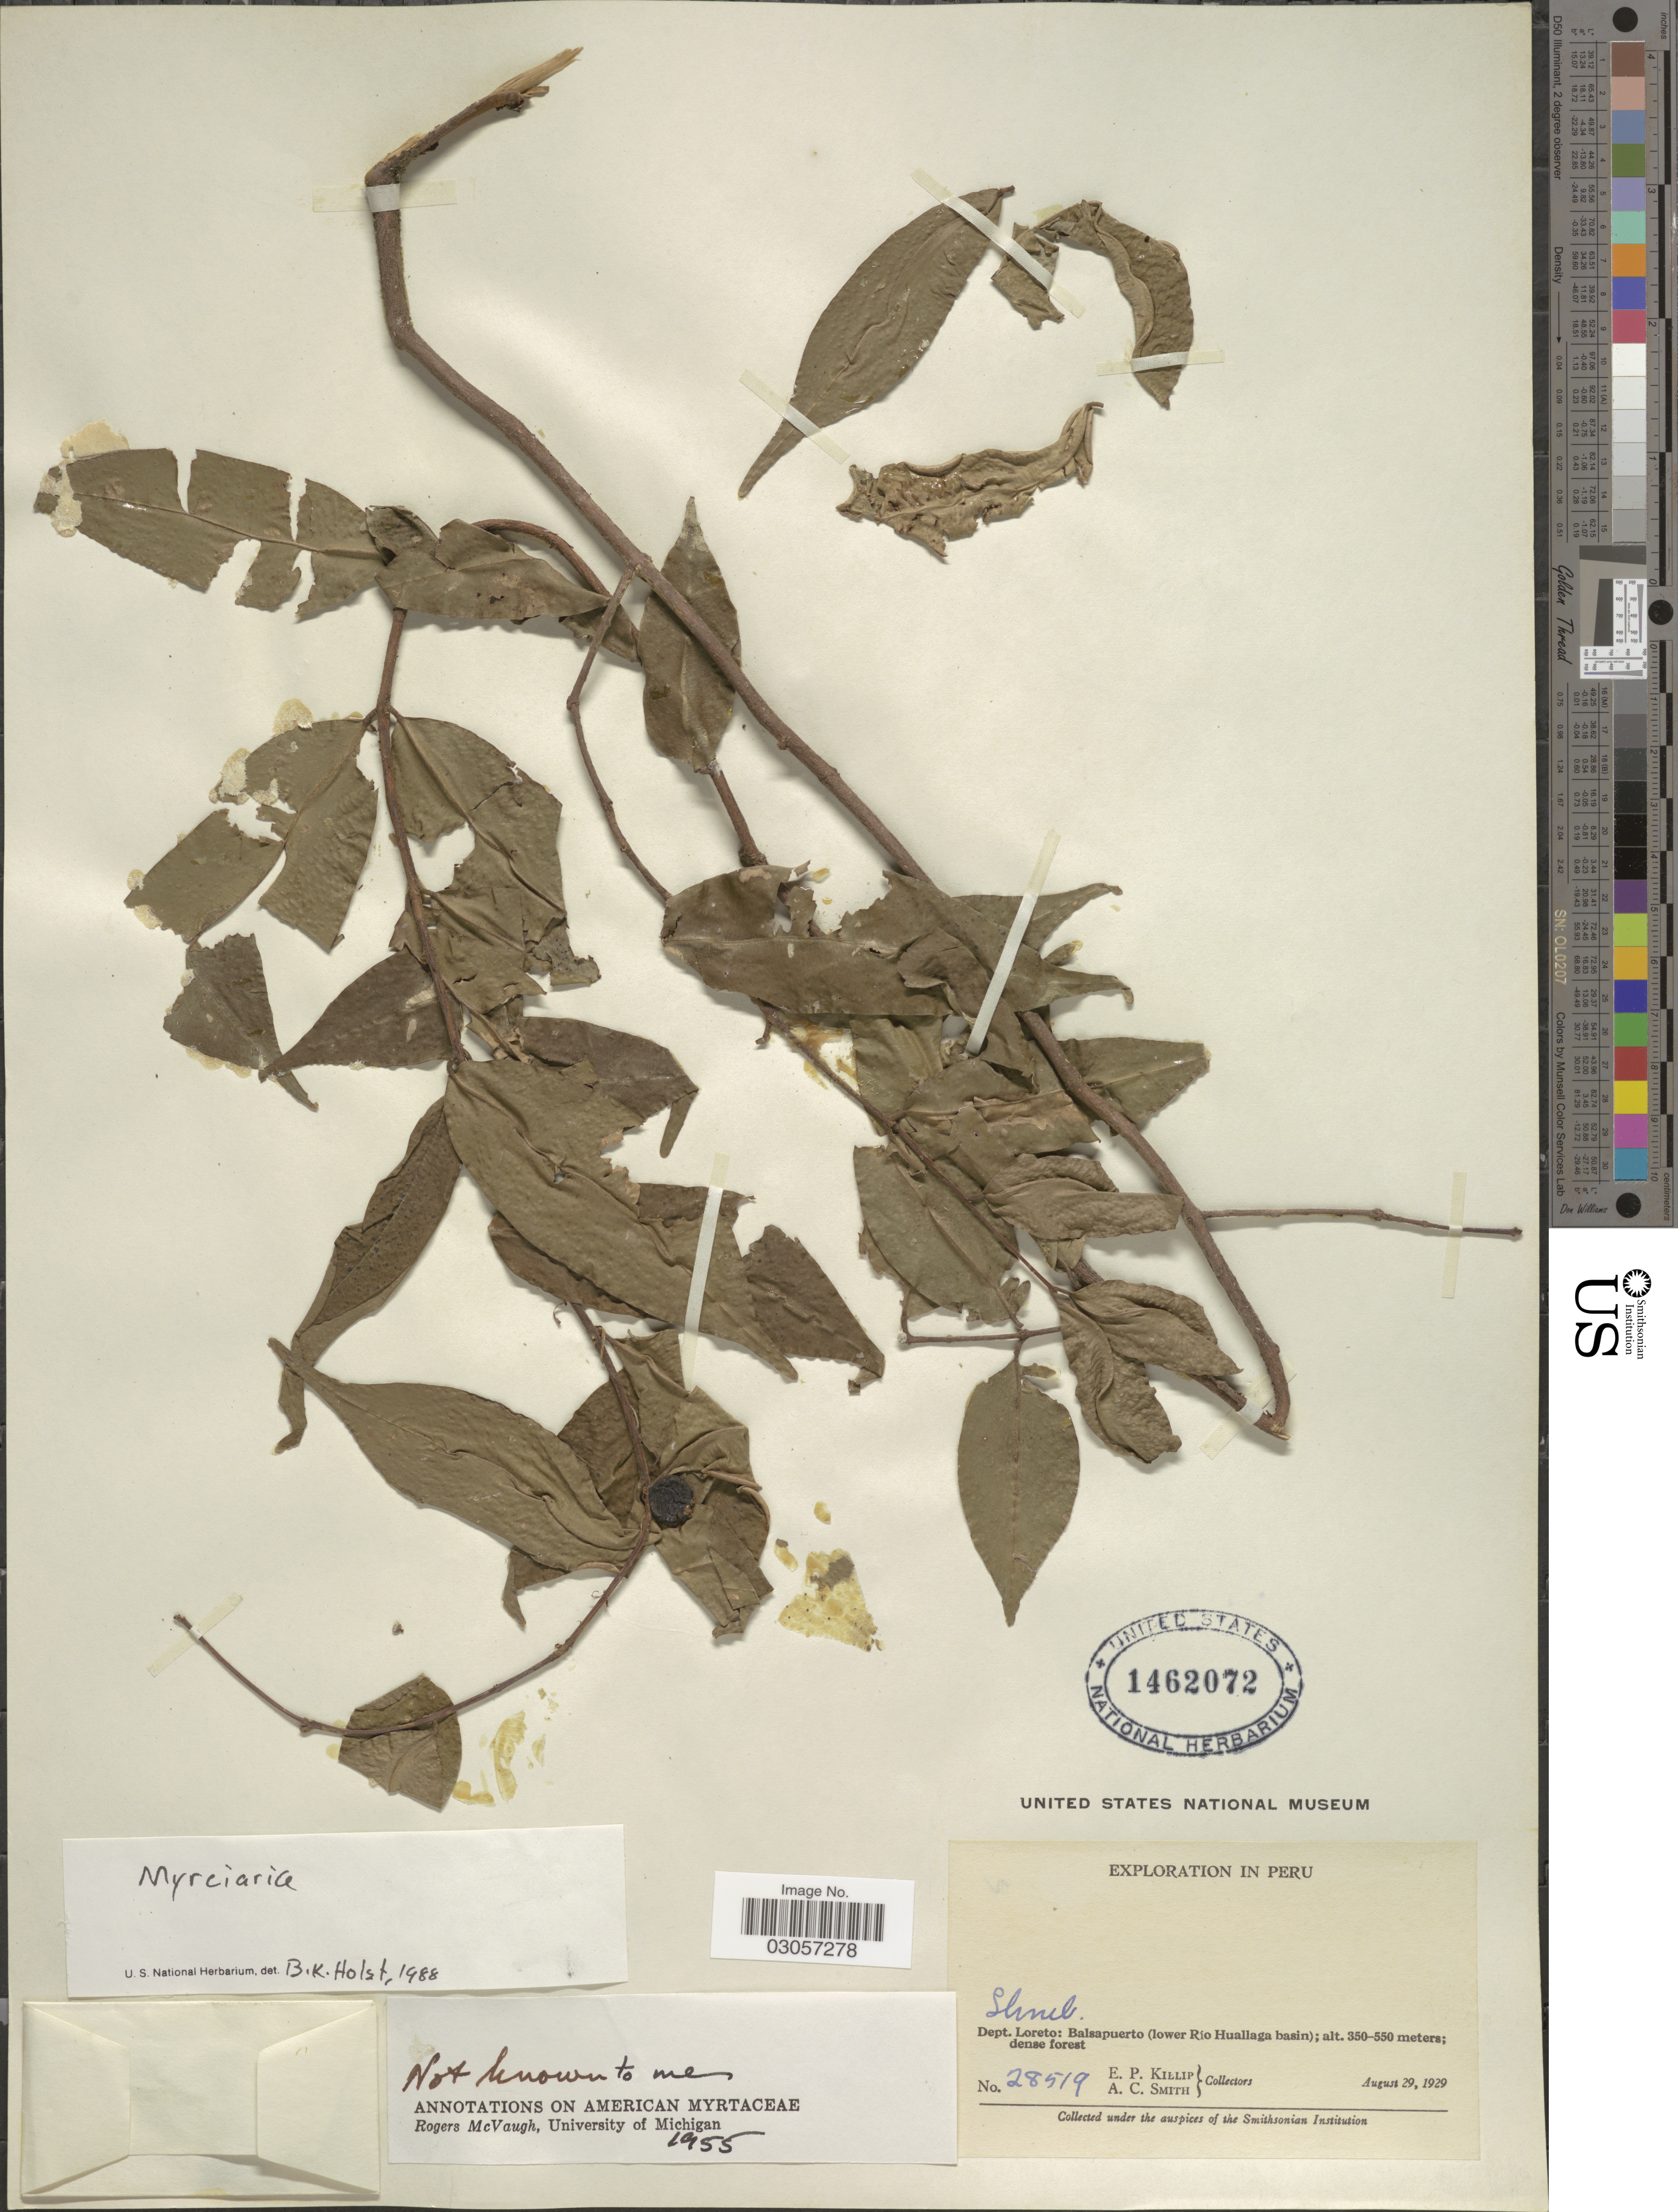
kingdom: Plantae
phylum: Tracheophyta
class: Magnoliopsida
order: Myrtales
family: Myrtaceae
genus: Myrciaria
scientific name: Myrciaria sp.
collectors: E. P. Killip & A. C. Smith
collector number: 28519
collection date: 1929-08-29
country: Peru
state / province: Loreto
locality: Balsapuerto (lower Río Huallaga basin).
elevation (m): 350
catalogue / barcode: US 1462072